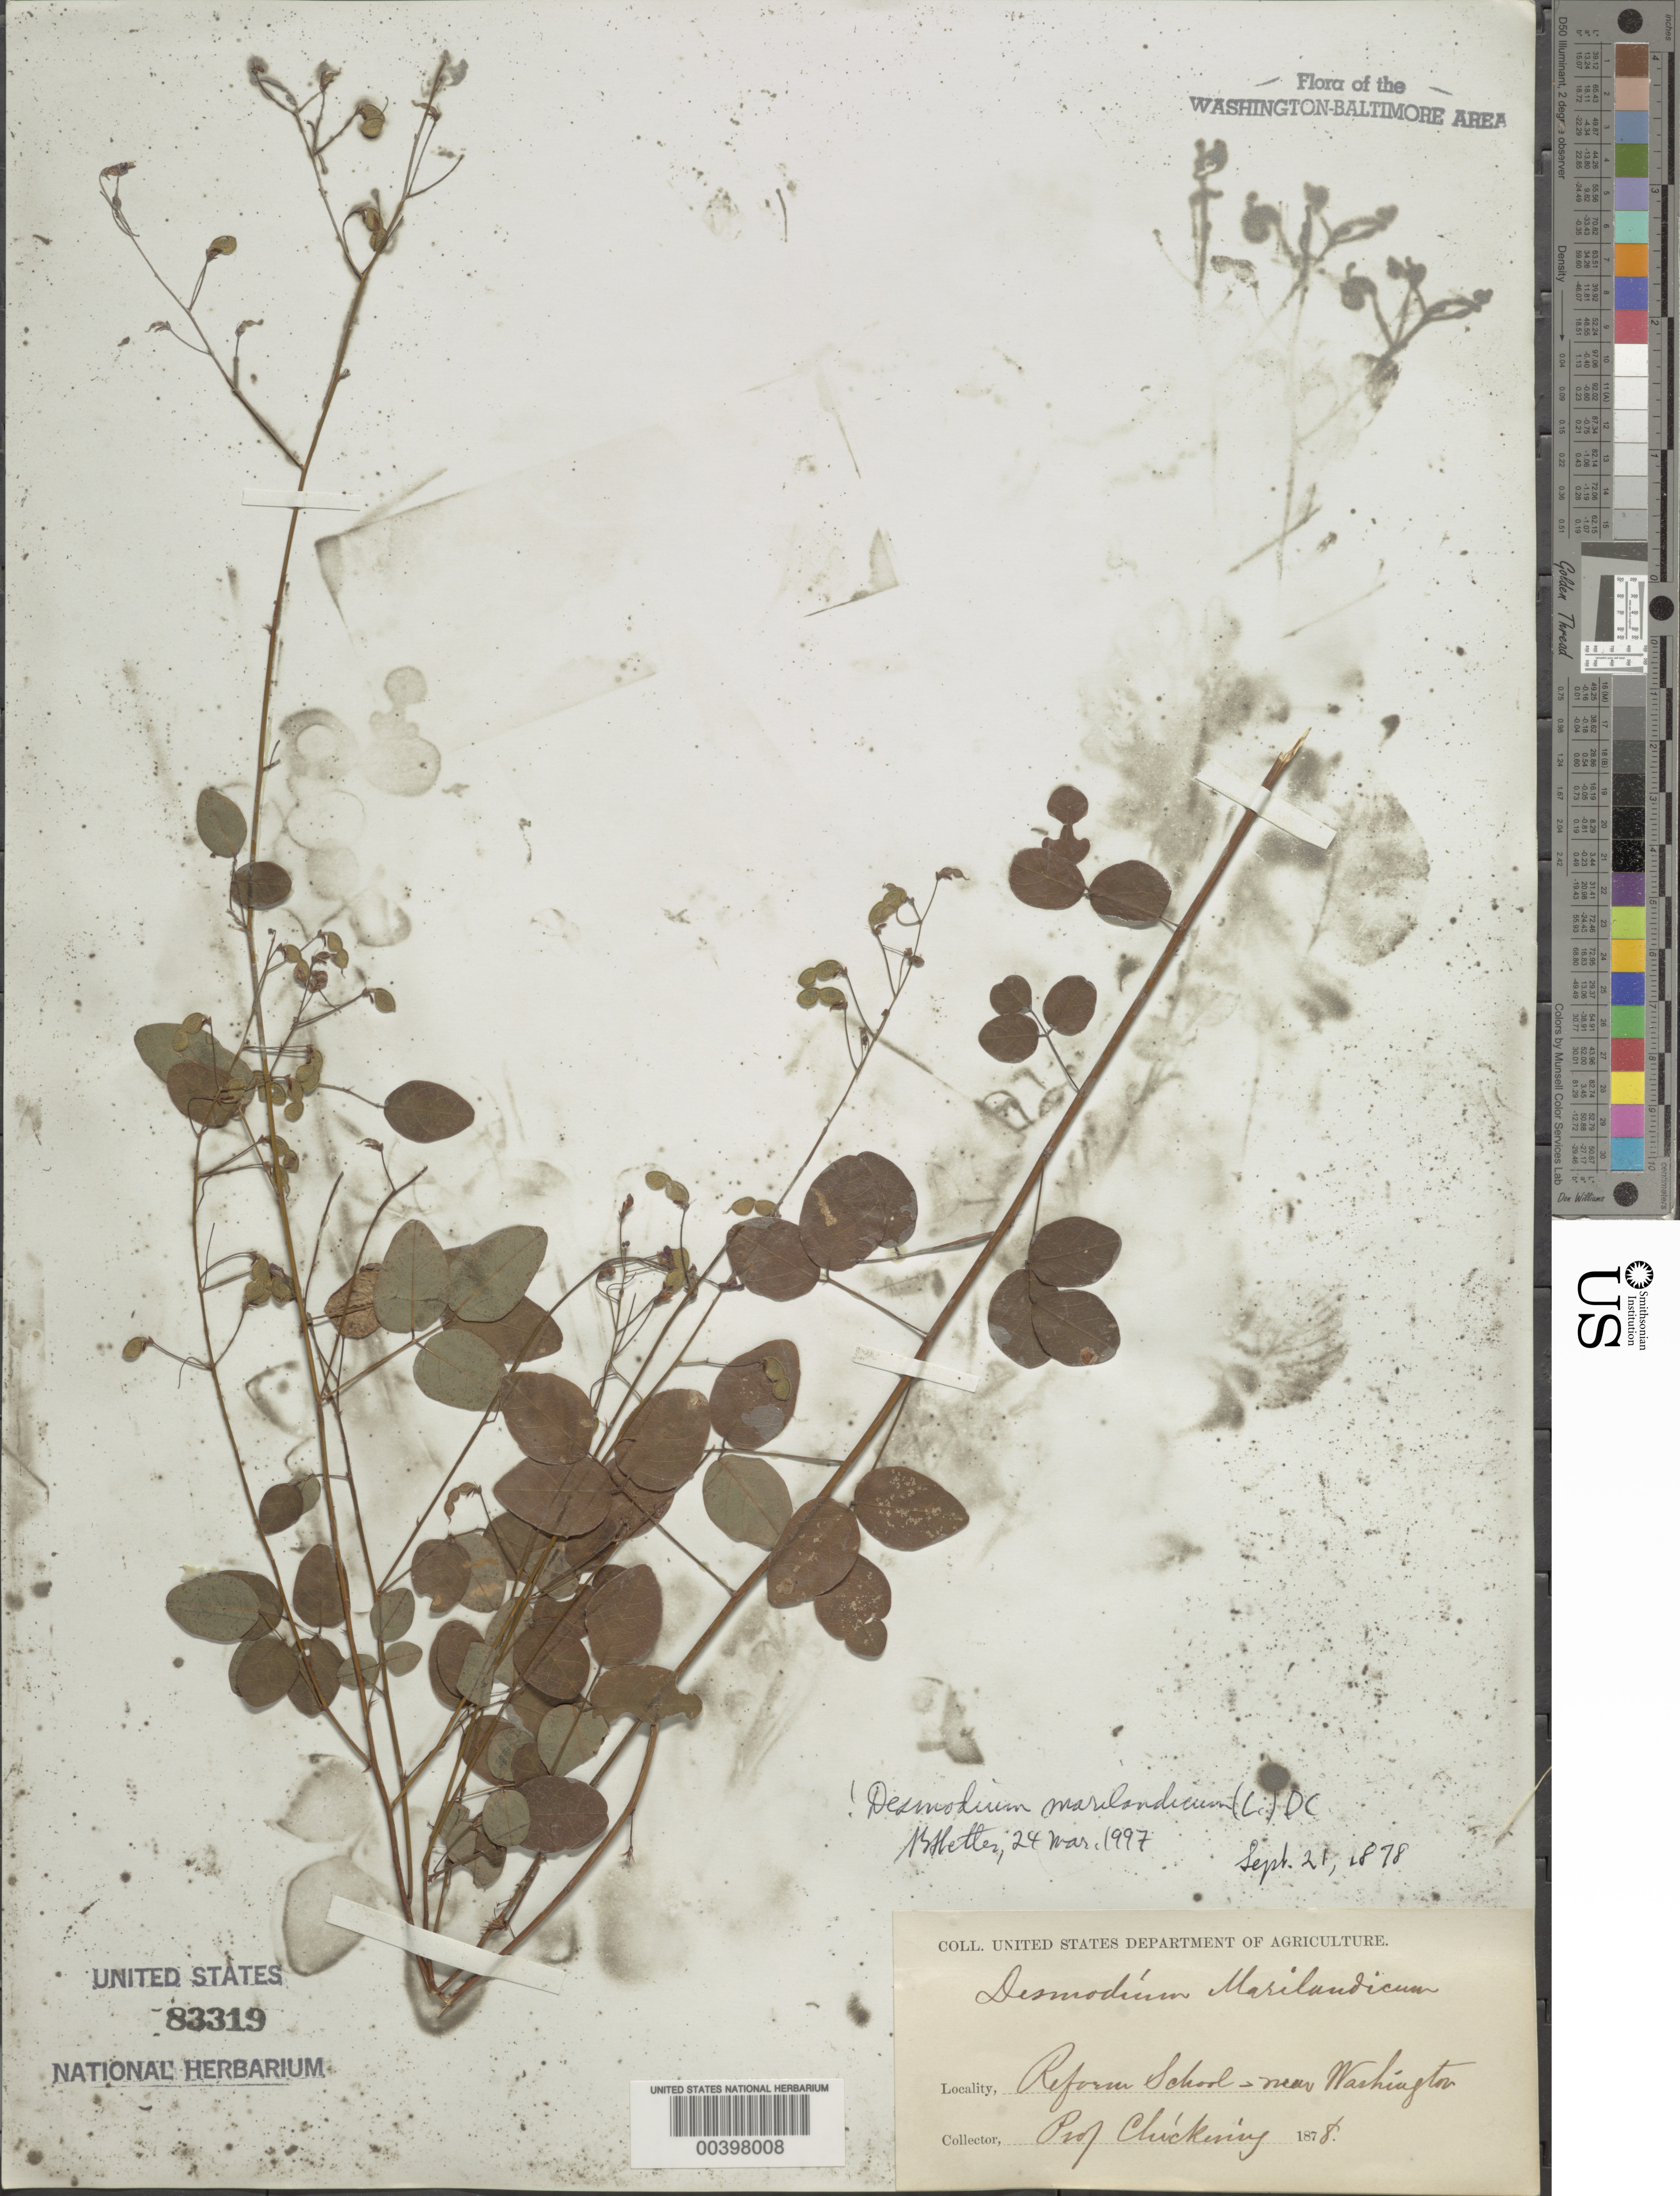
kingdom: Plantae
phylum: Tracheophyta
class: Magnoliopsida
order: Fabales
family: Fabaceae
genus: Desmodium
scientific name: Desmodium marilandicum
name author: Darl.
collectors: J. W. Chickering Jr.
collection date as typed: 1878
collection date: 1878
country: United States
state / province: District of Columbia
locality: Reform School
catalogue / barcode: US 83319